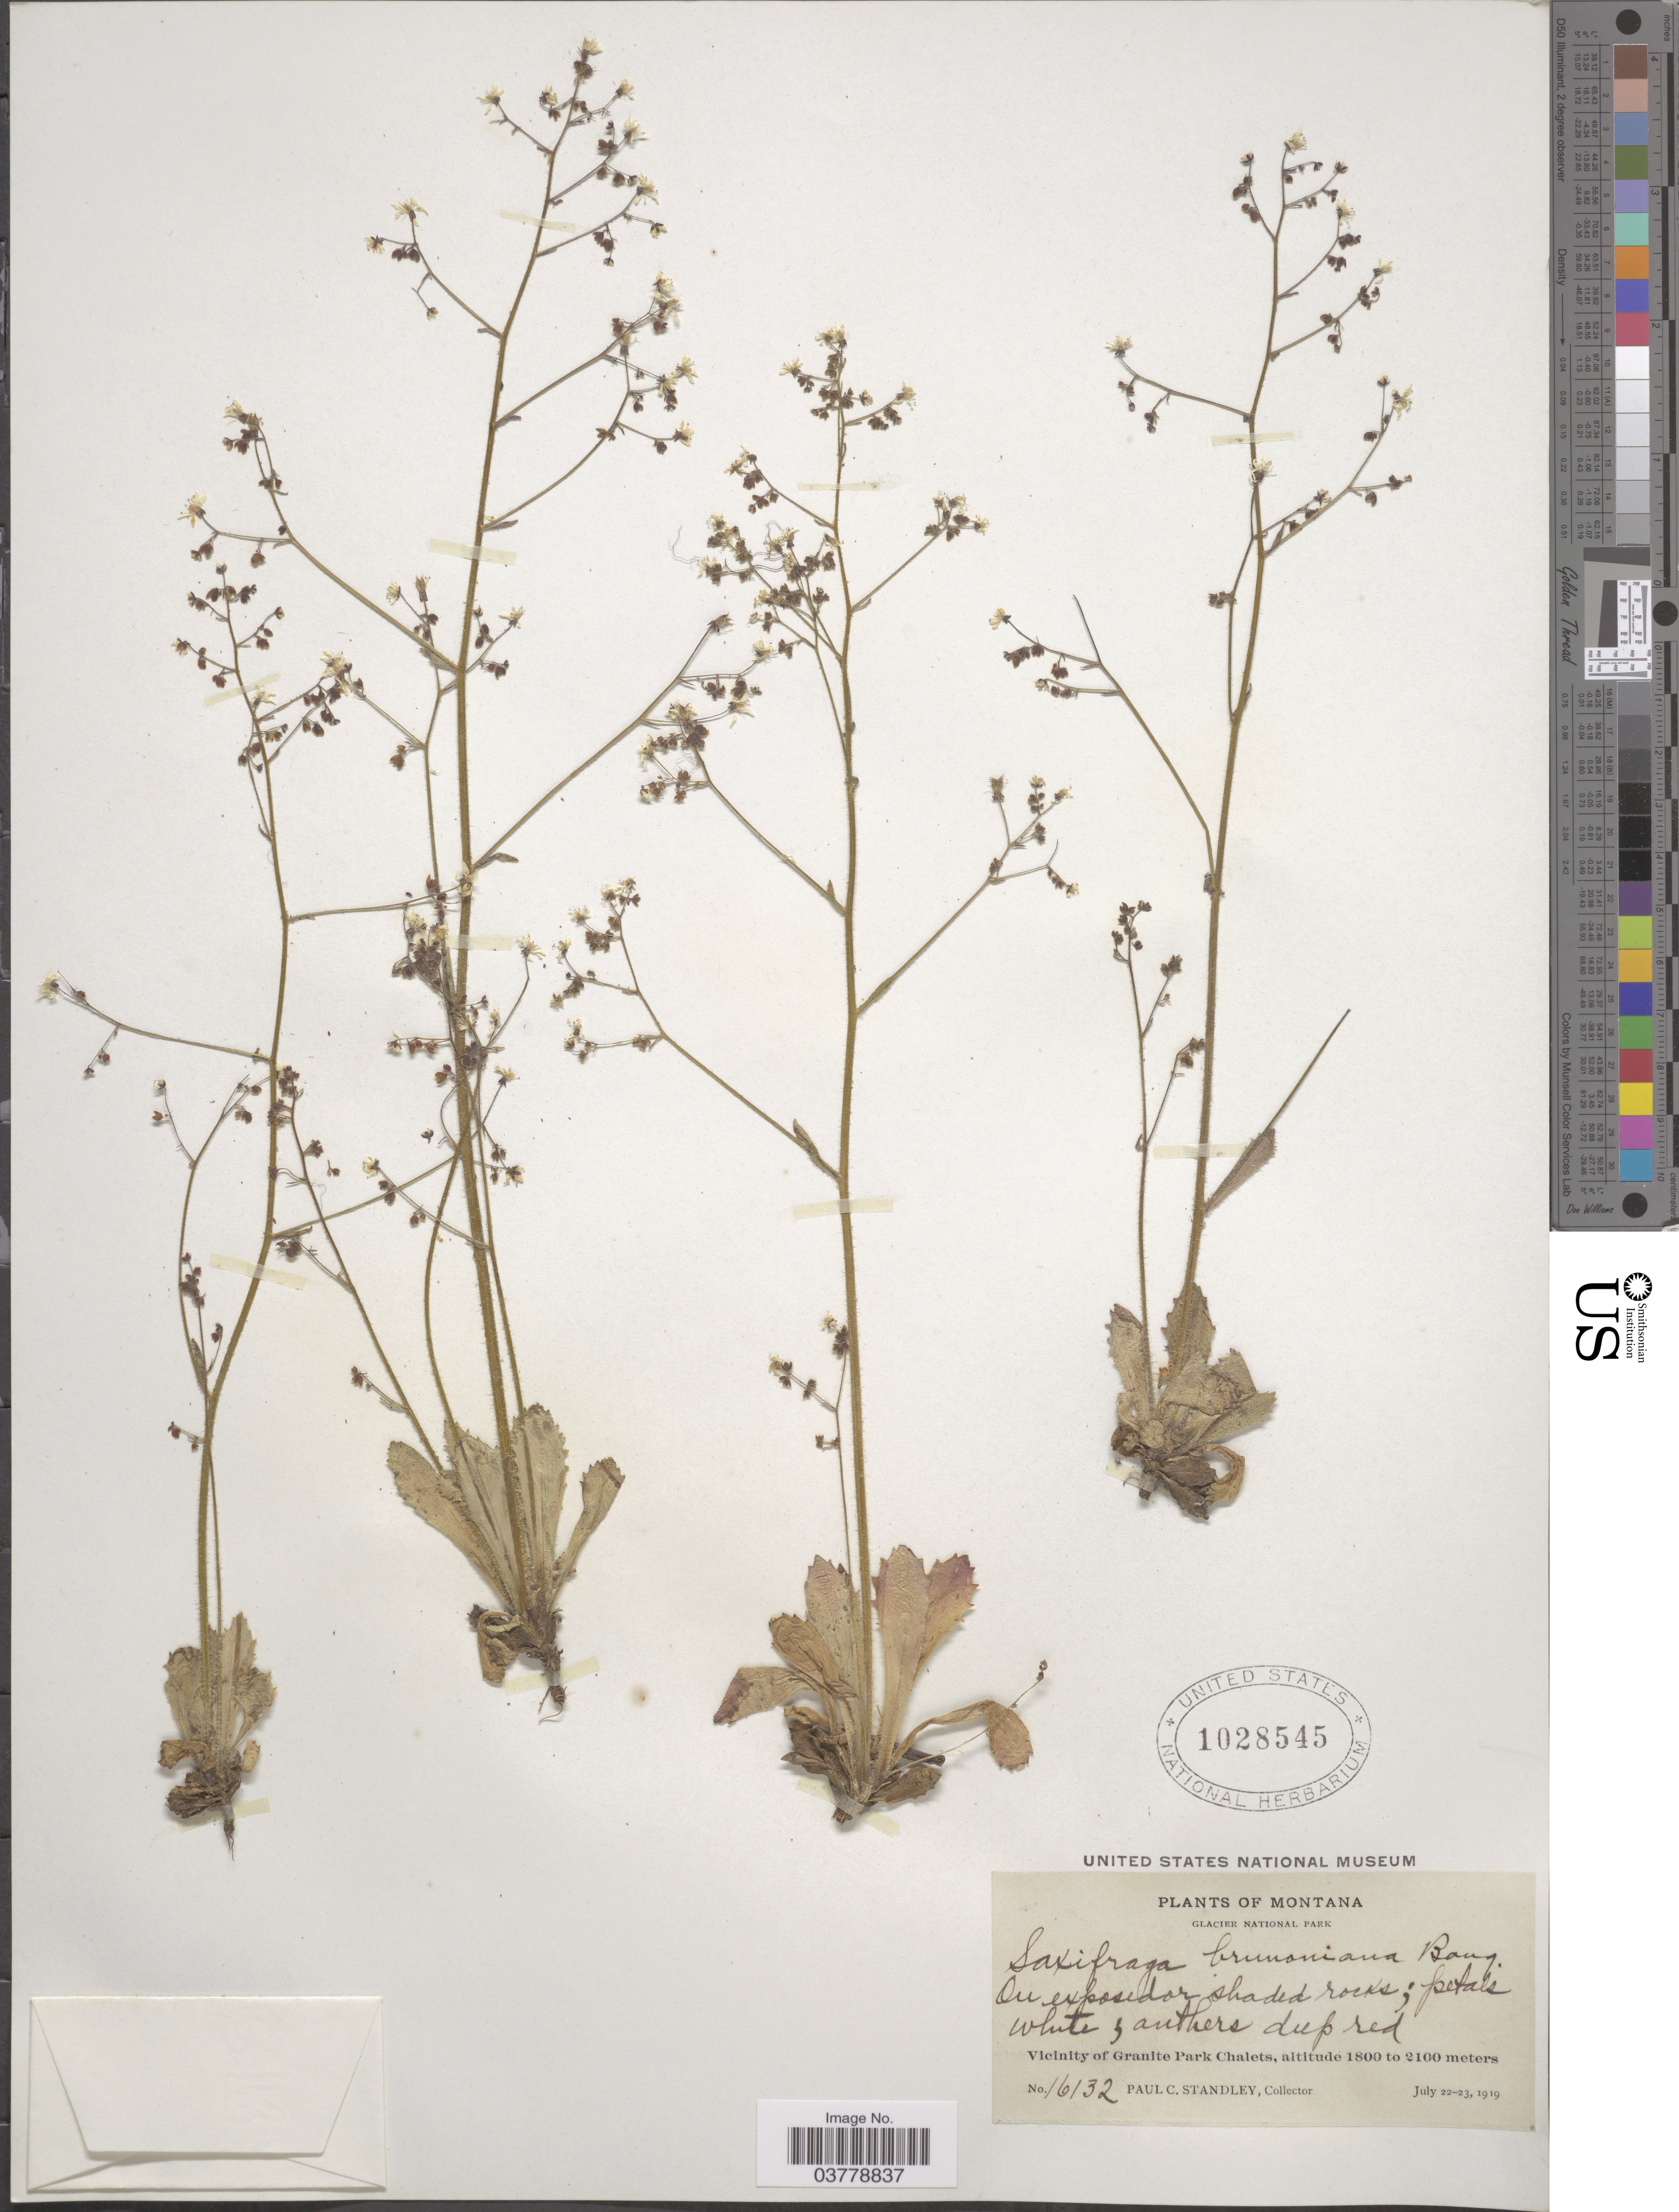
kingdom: Plantae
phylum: Tracheophyta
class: Magnoliopsida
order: Saxifragales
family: Saxifragaceae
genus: Micranthes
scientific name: Micranthes ferruginea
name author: (Graham) Brouillet & Gornall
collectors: P. C. Standley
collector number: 16132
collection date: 1919-07-22/1919-07-23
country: United States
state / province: Montana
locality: Glacier National Park. Vicinity of Granite Park Chalets.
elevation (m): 1800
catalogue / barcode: US 1028545